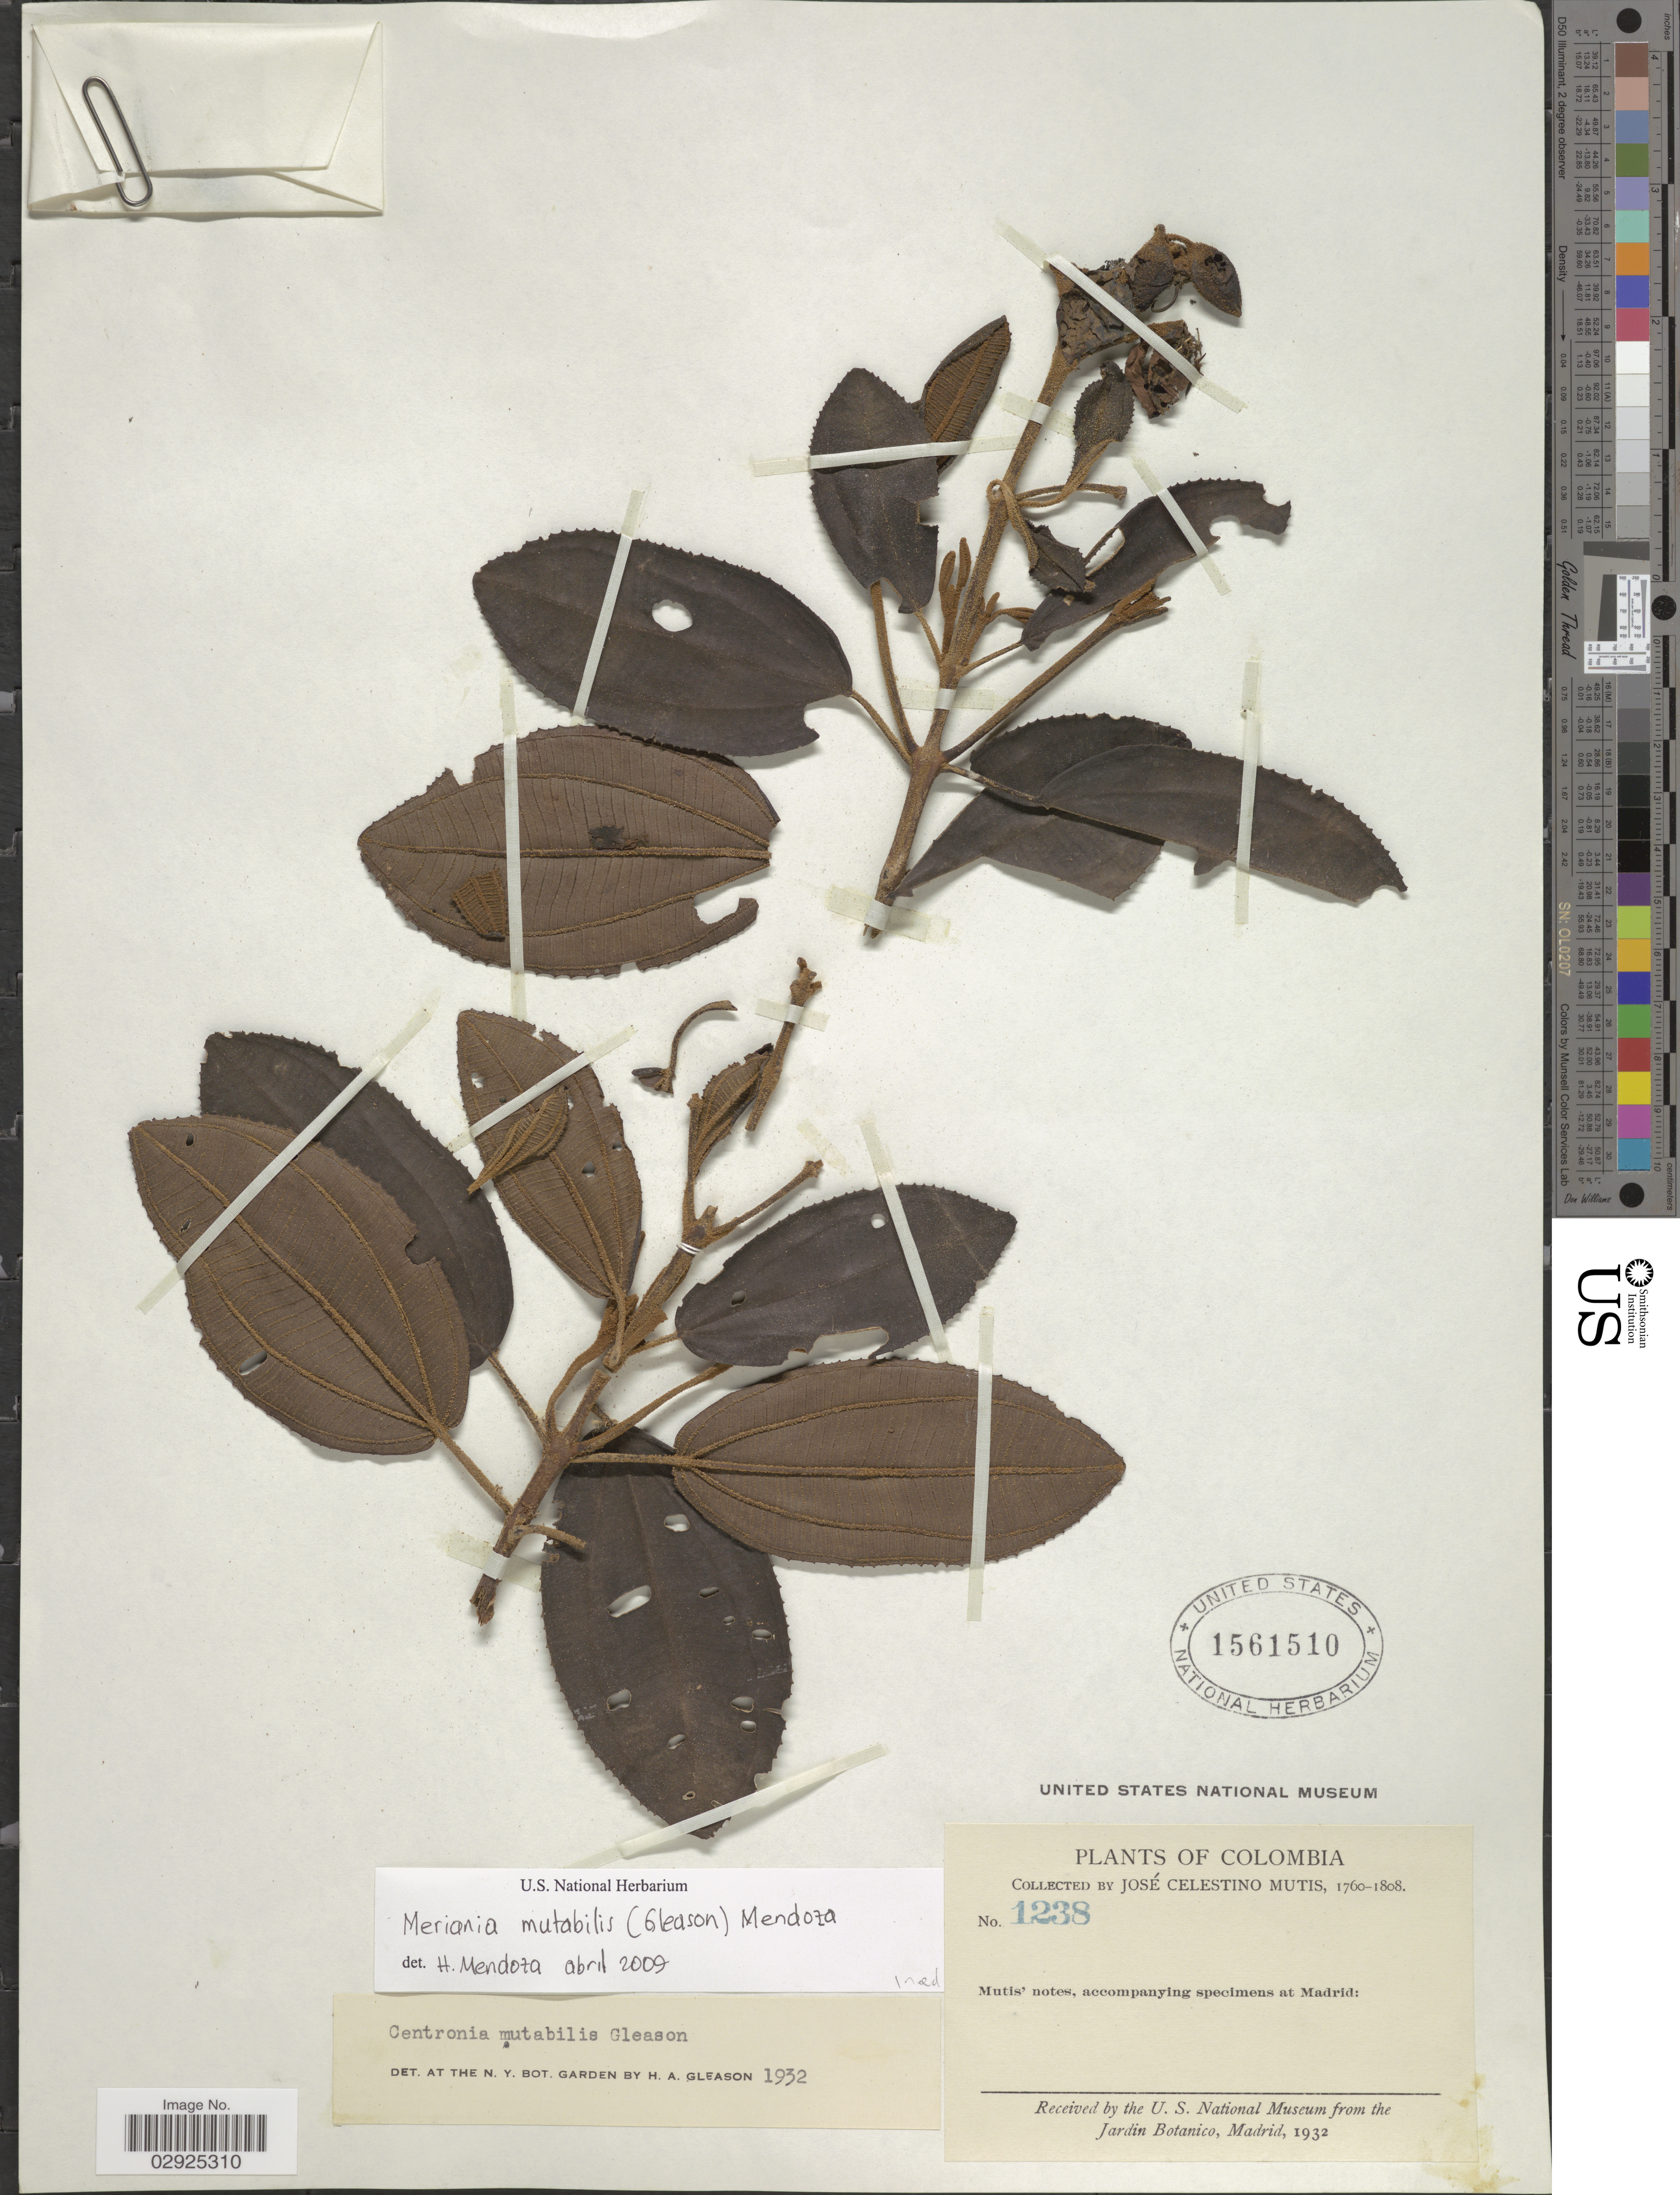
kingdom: Plantae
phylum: Tracheophyta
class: Magnoliopsida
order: Myrtales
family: Melastomataceae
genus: Meriania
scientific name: Meriania mutabilis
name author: (Gleason) Humberto Mend. & Fern. Alonso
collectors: J. C. B. Mutis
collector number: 1238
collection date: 1760/1808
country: Colombia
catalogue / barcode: US 1561510